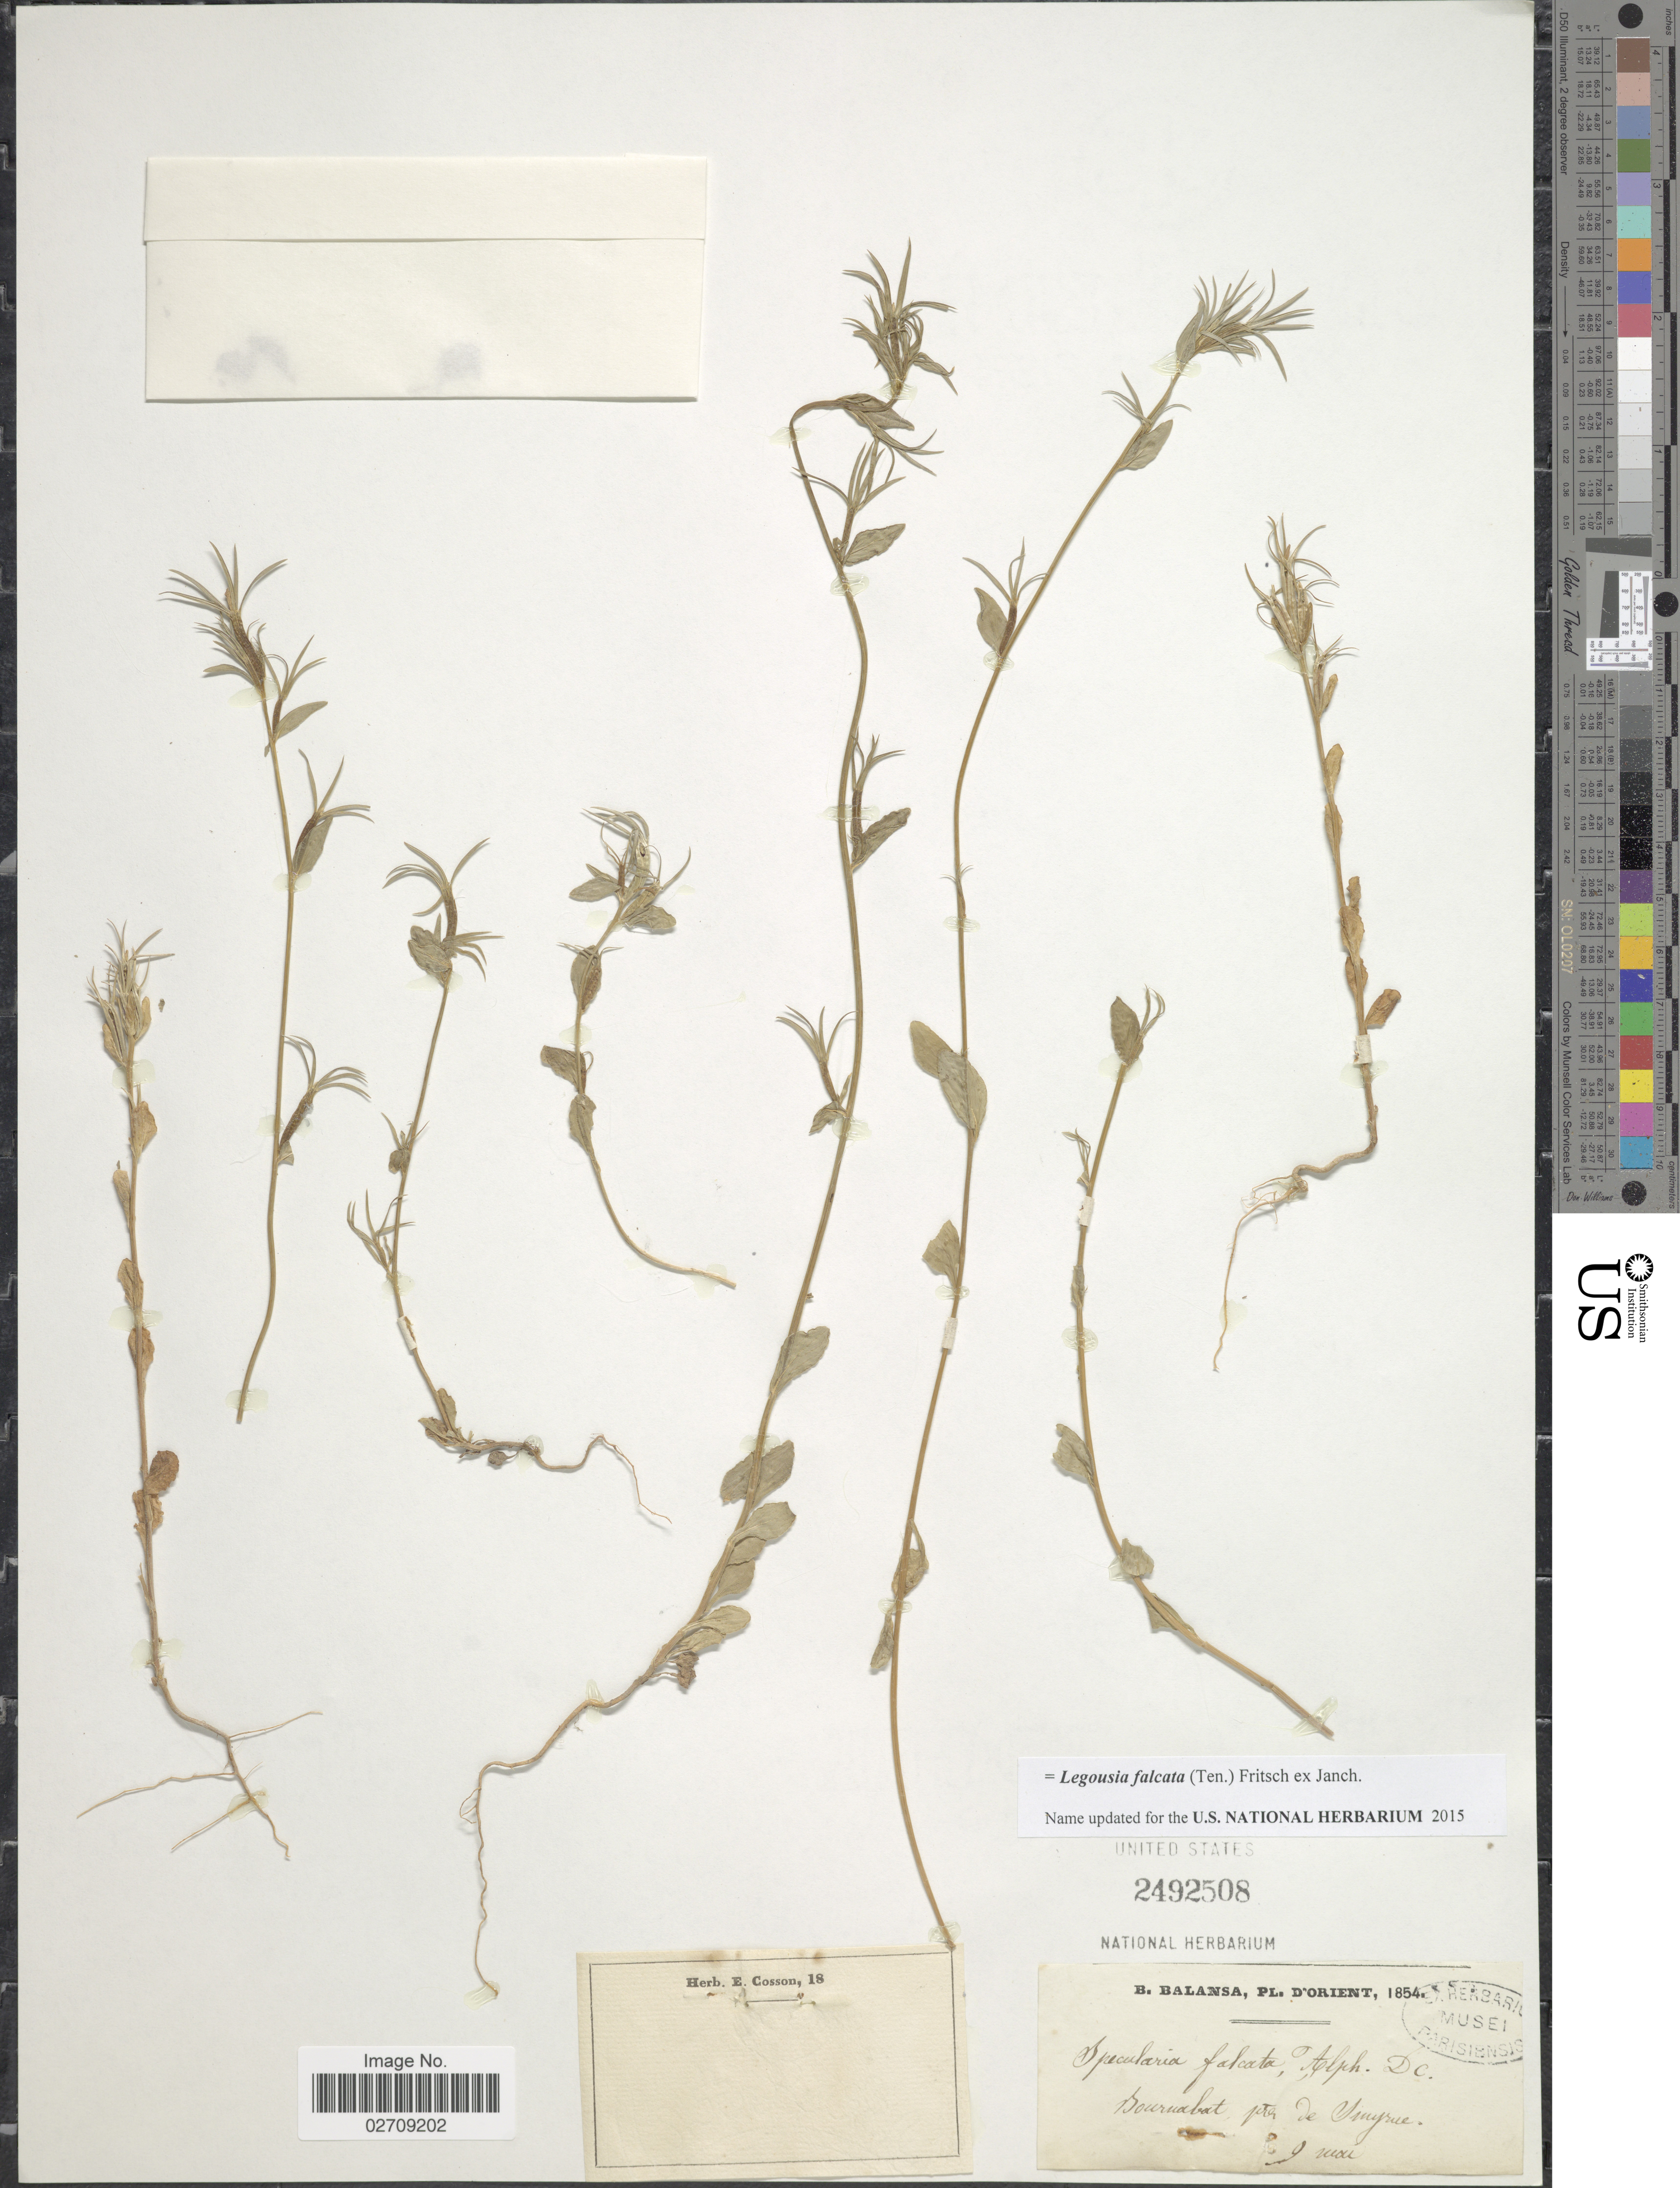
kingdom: Plantae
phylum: Tracheophyta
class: Magnoliopsida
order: Asterales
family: Campanulaceae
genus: Legousia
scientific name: Legousia falcata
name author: (Ten.) Fritsch ex Janch.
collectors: B. Balansa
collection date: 1854-05-09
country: Turkey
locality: D'Orient. Bourmabat pres de Smyrne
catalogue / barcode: US 2492508